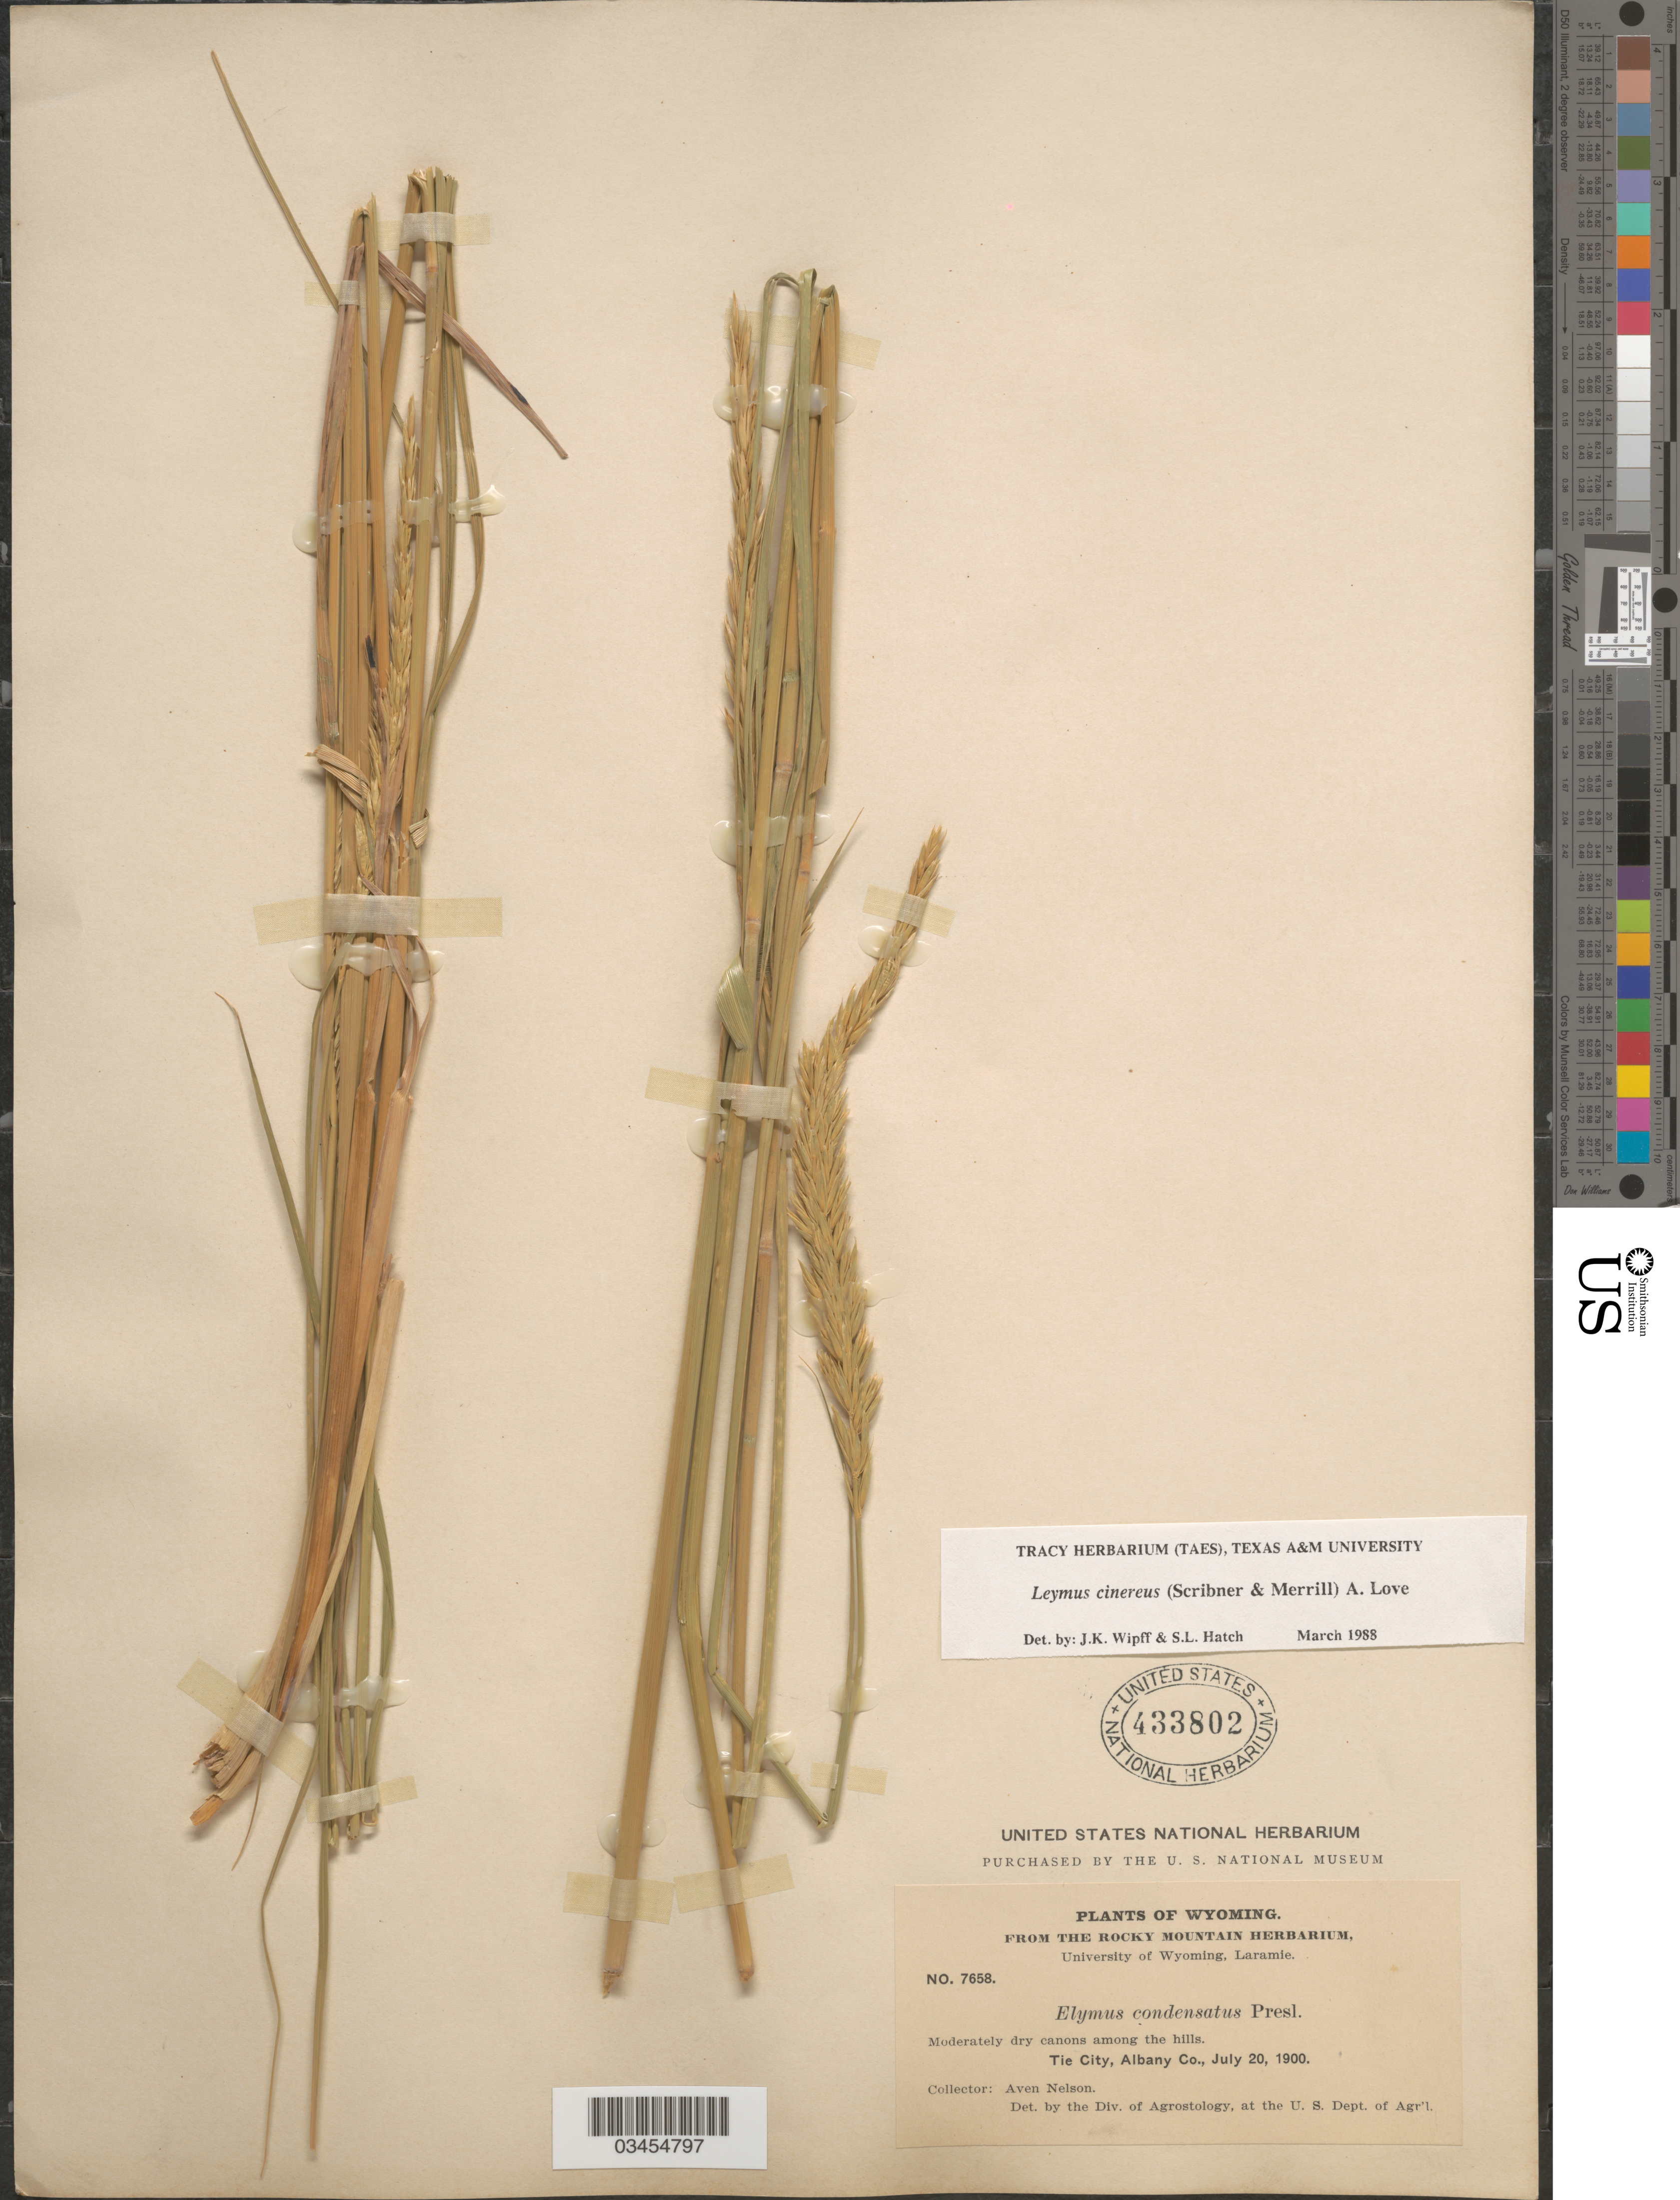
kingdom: Plantae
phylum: Tracheophyta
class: Liliopsida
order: Poales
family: Poaceae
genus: Leymus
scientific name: Leymus cinereus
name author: (Scribn. & Merr.) Á. Löve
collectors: A. Nelson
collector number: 7658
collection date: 1900-07-20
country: United States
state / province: Wyoming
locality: Moderately dry canons among the hills. Tie City, Albany Co.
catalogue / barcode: US 433802